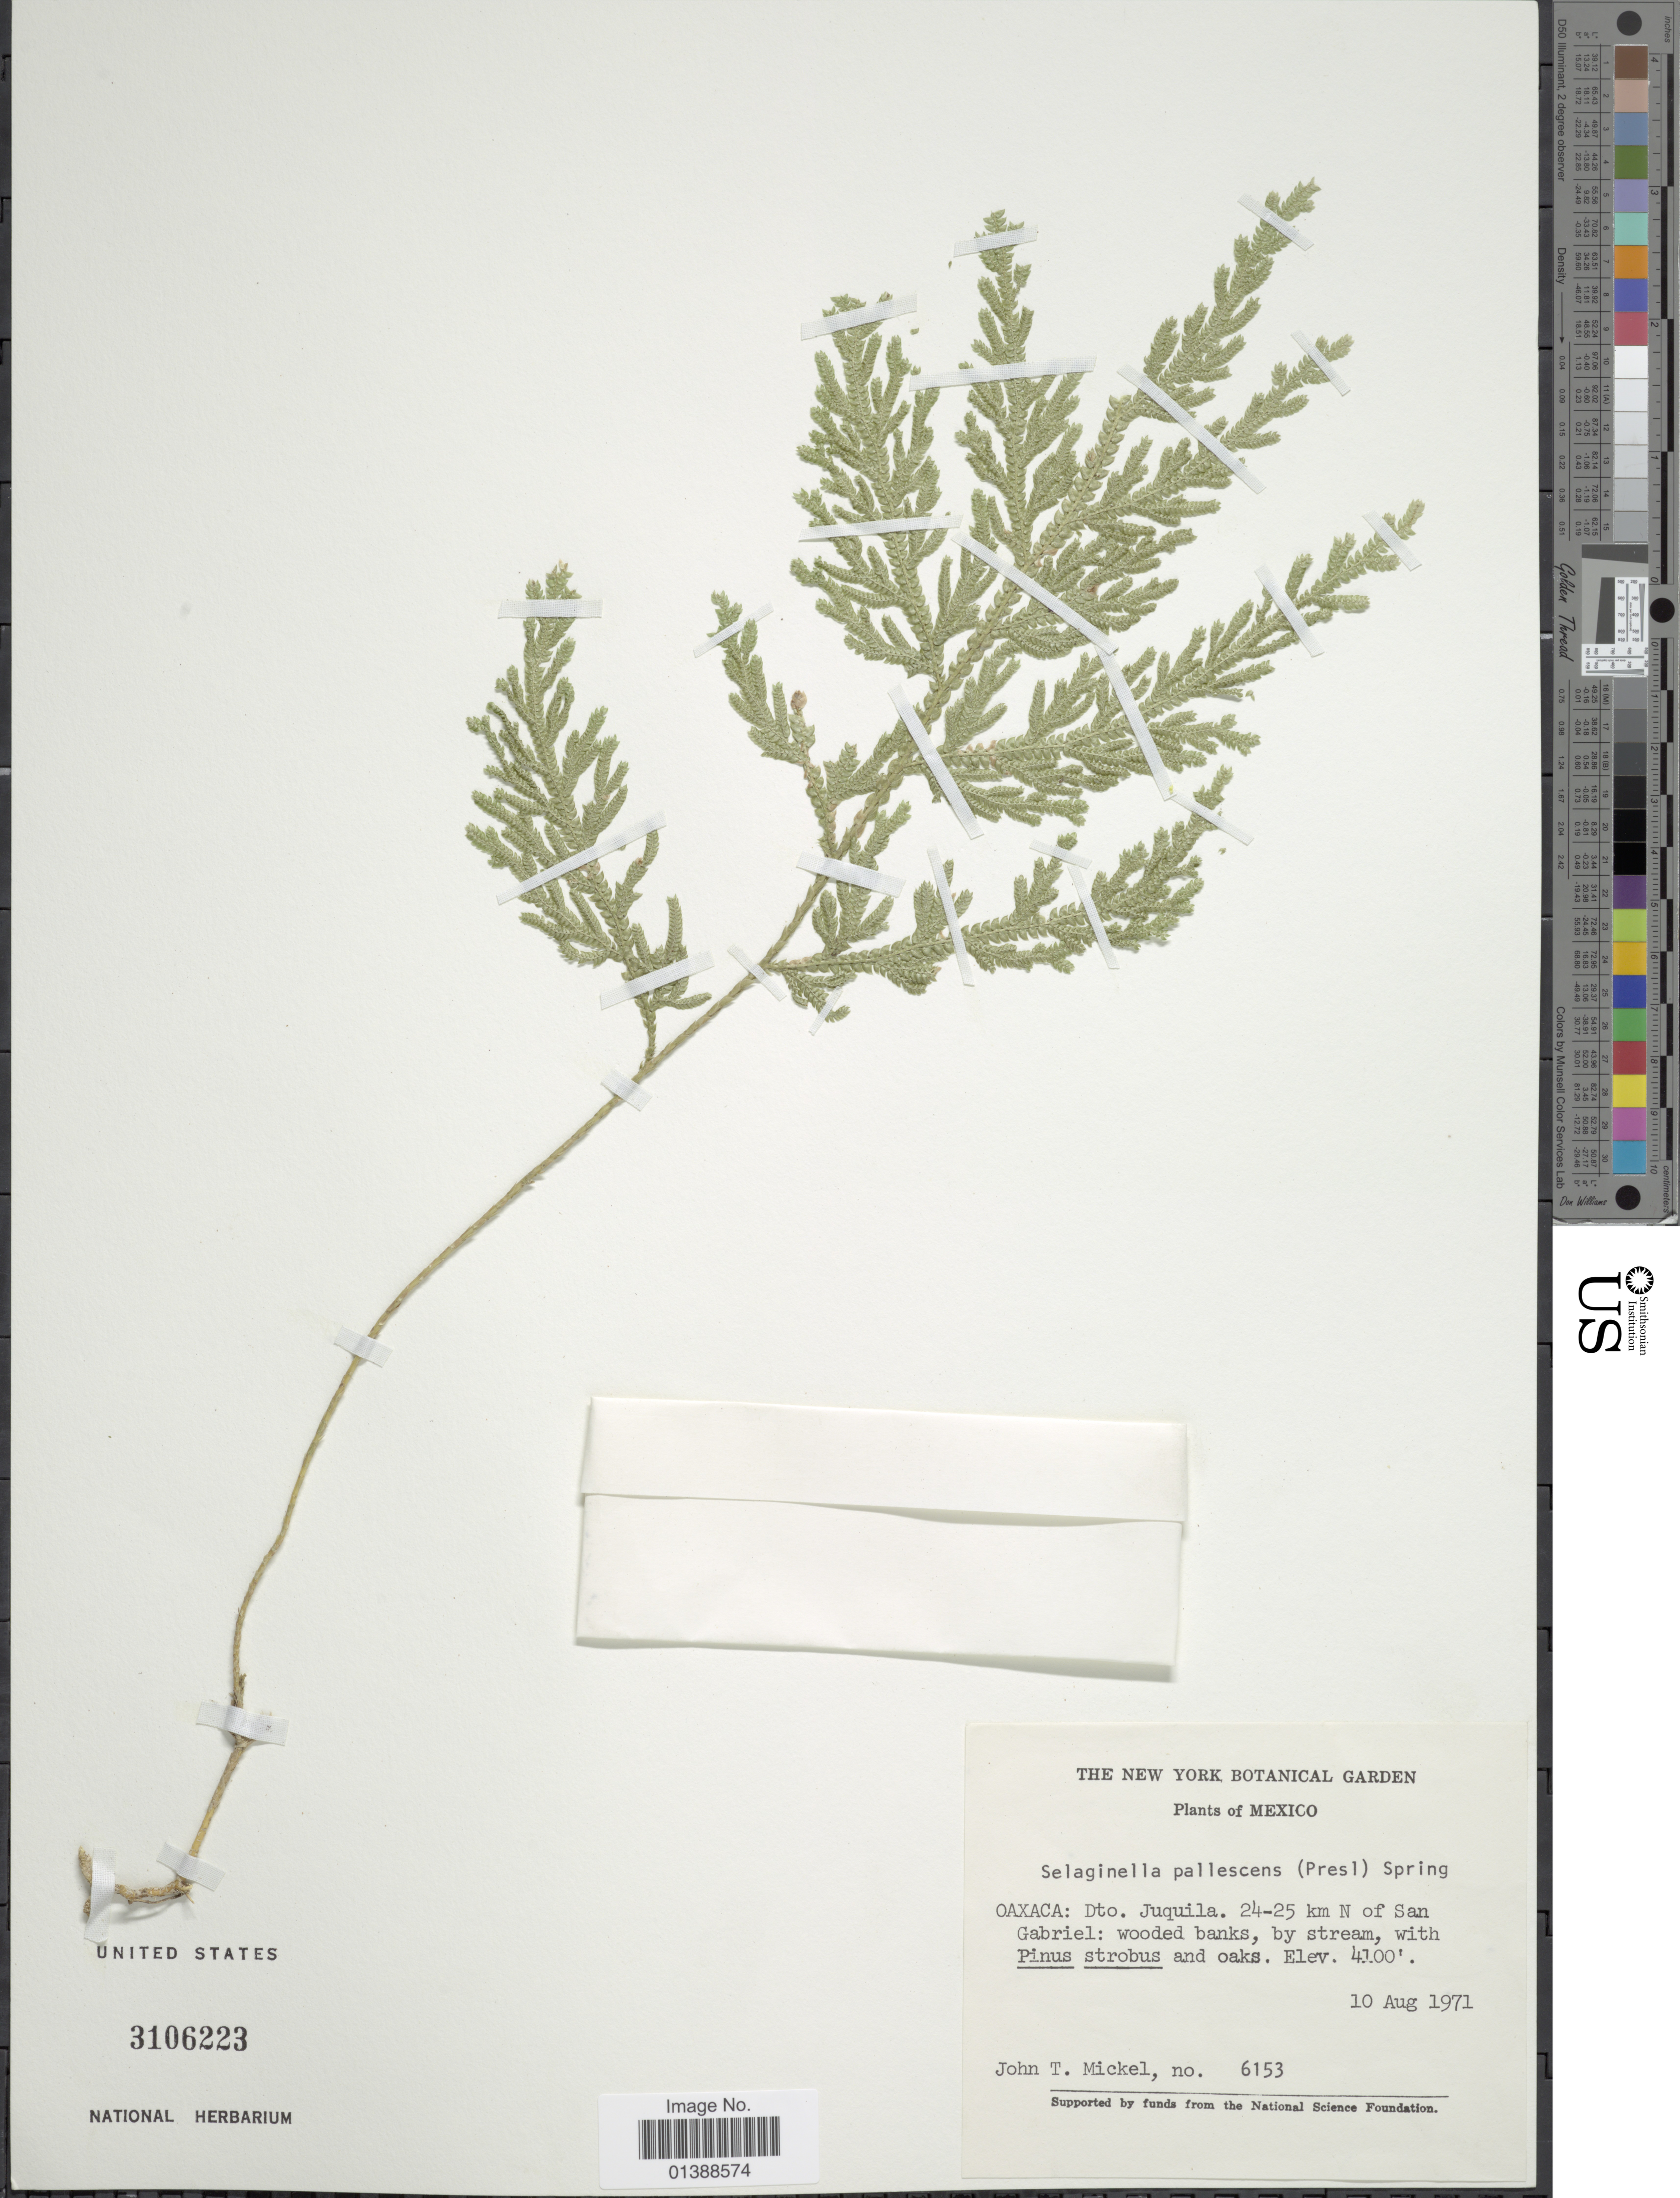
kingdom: Plantae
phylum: Tracheophyta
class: Lycopodiopsida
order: Selaginellales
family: Selaginellaceae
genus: Selaginella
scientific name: Selaginella pallescens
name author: (C. Presl) Spring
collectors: J. T. Mickel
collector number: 6153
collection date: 1971-08-10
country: Mexico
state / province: Oaxaca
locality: Dto. Juquila. 24-25 km N of San Gabriel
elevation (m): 1250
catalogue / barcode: US 3106223